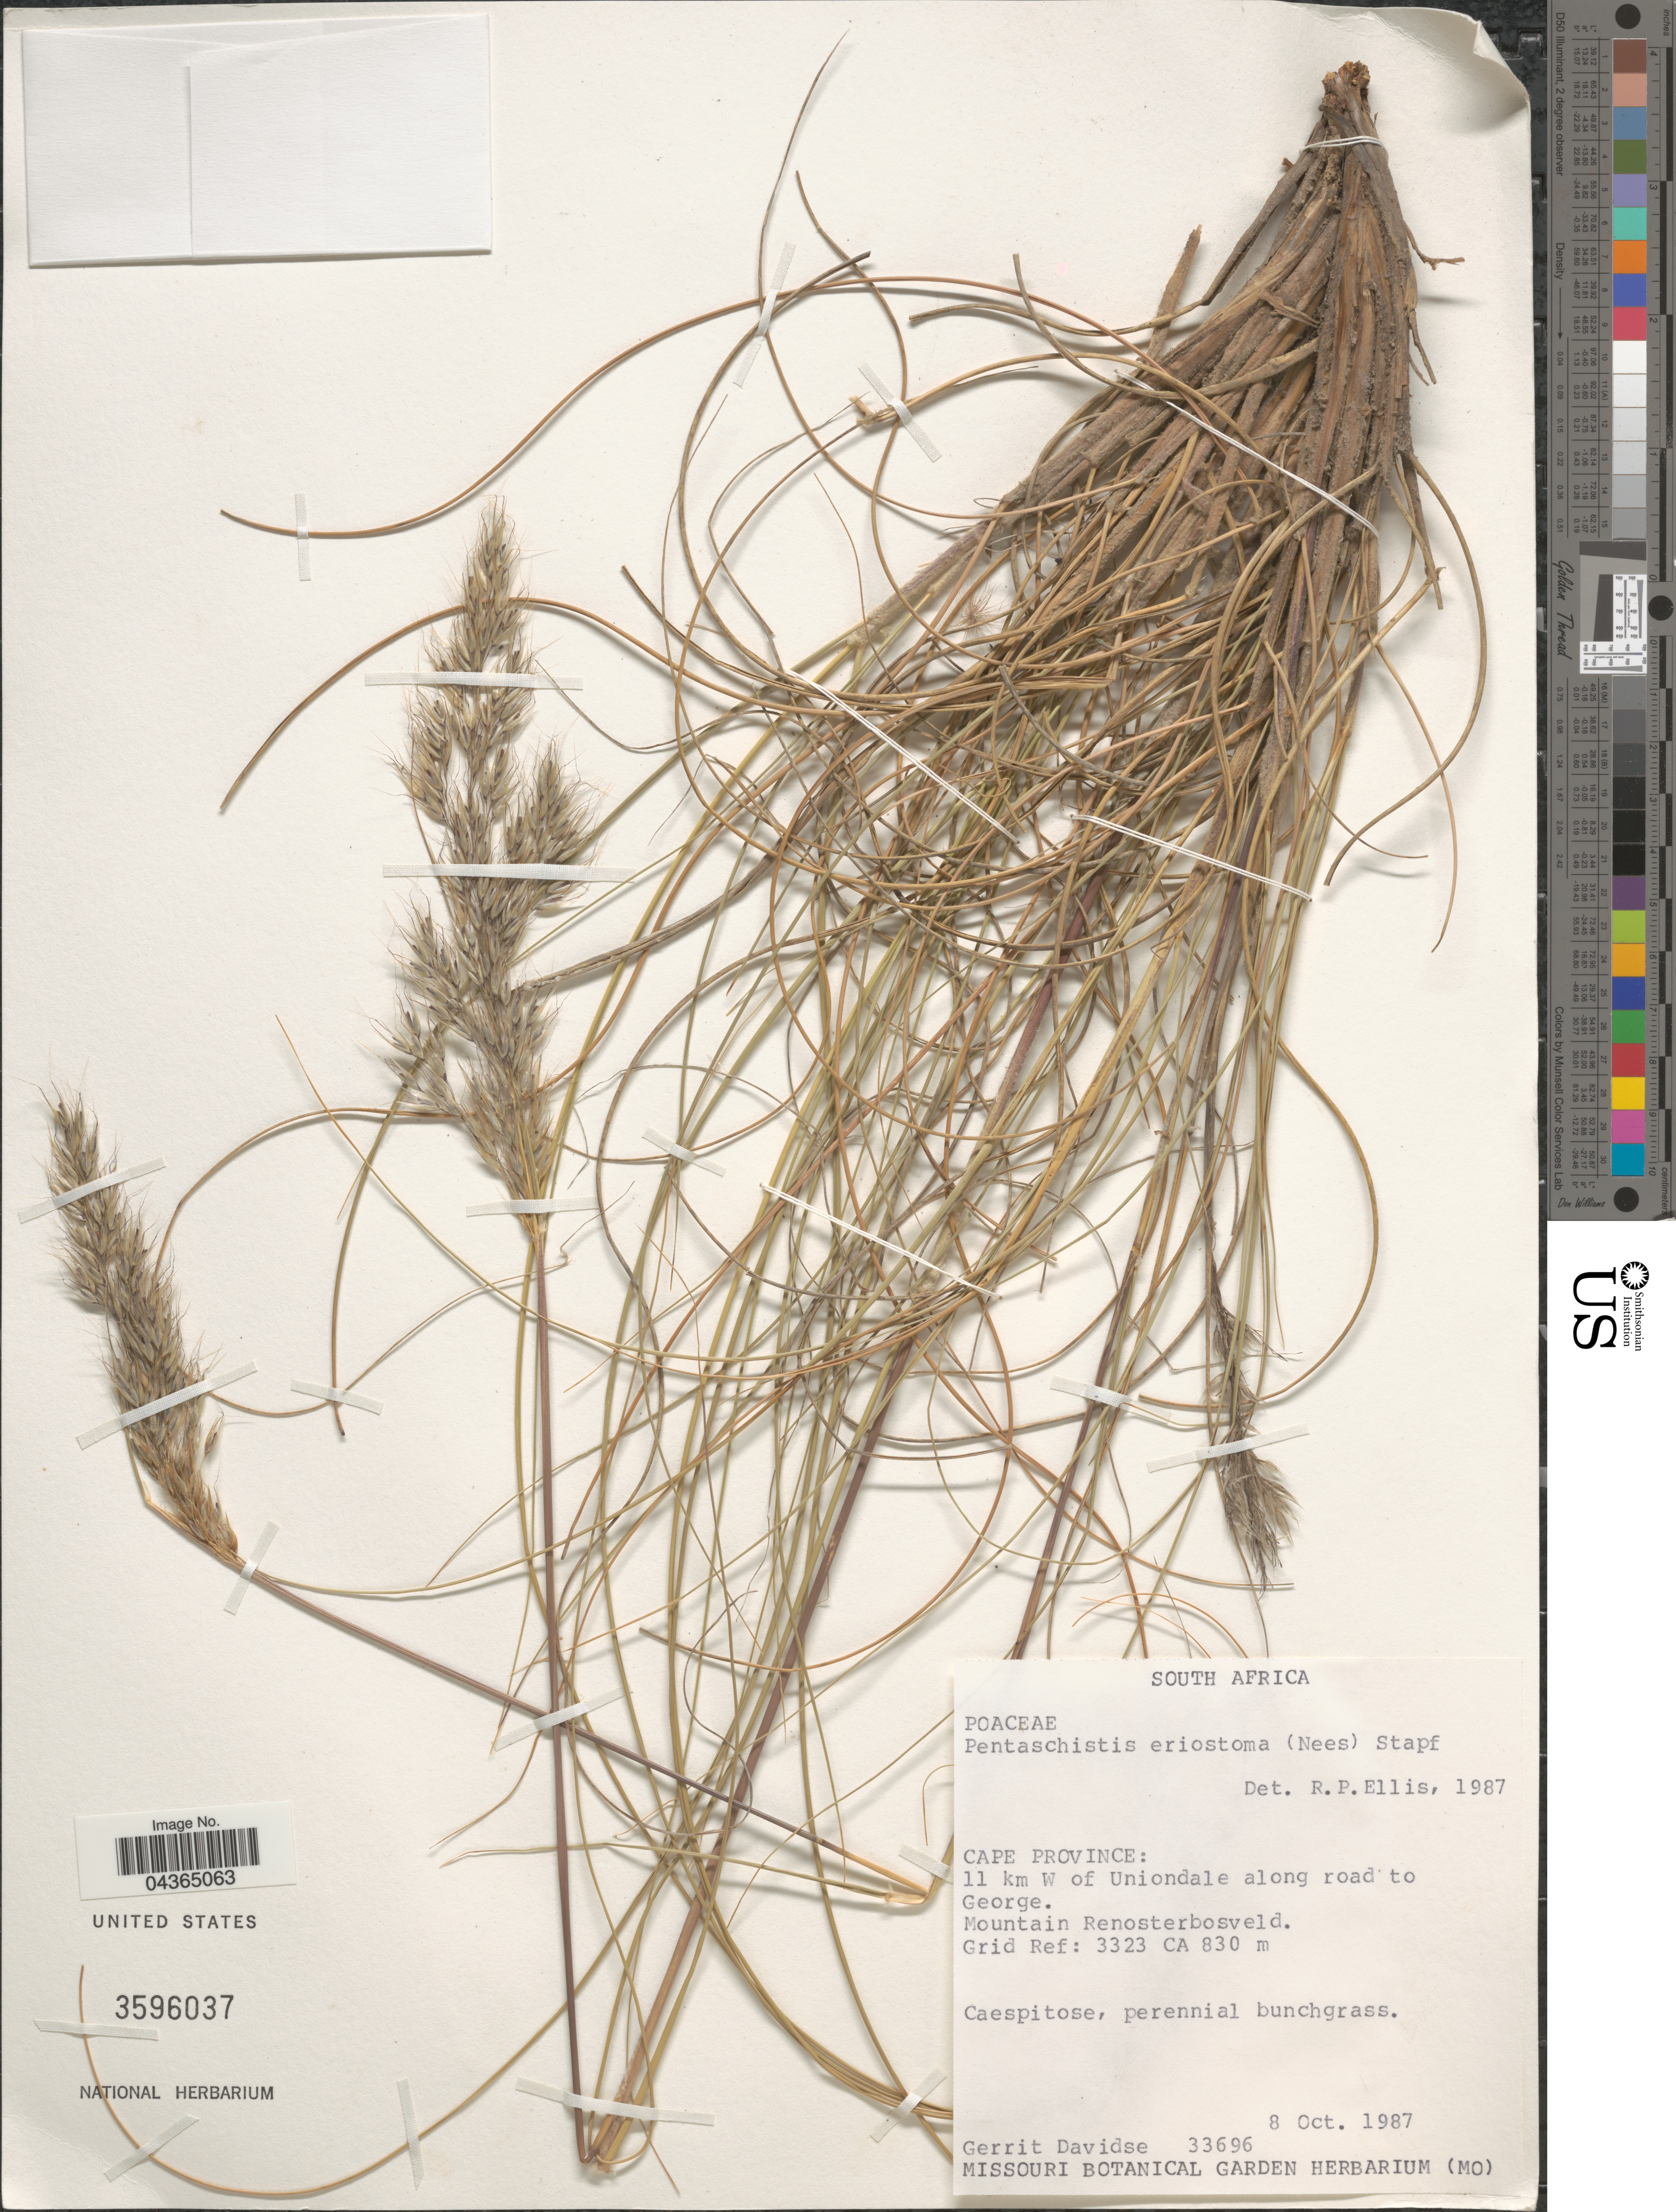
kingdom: Plantae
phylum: Tracheophyta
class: Liliopsida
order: Poales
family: Poaceae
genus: Pentameris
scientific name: Pentameris eriostoma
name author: (Nees) Steud.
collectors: G. Davidse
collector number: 33696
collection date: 1987-10-08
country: South Africa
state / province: Western Cape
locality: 11 km W of Uniondale along road to George. Mountain Renosterbosveld. Grid Ref: 3323 CA.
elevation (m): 830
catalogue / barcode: US 3596037